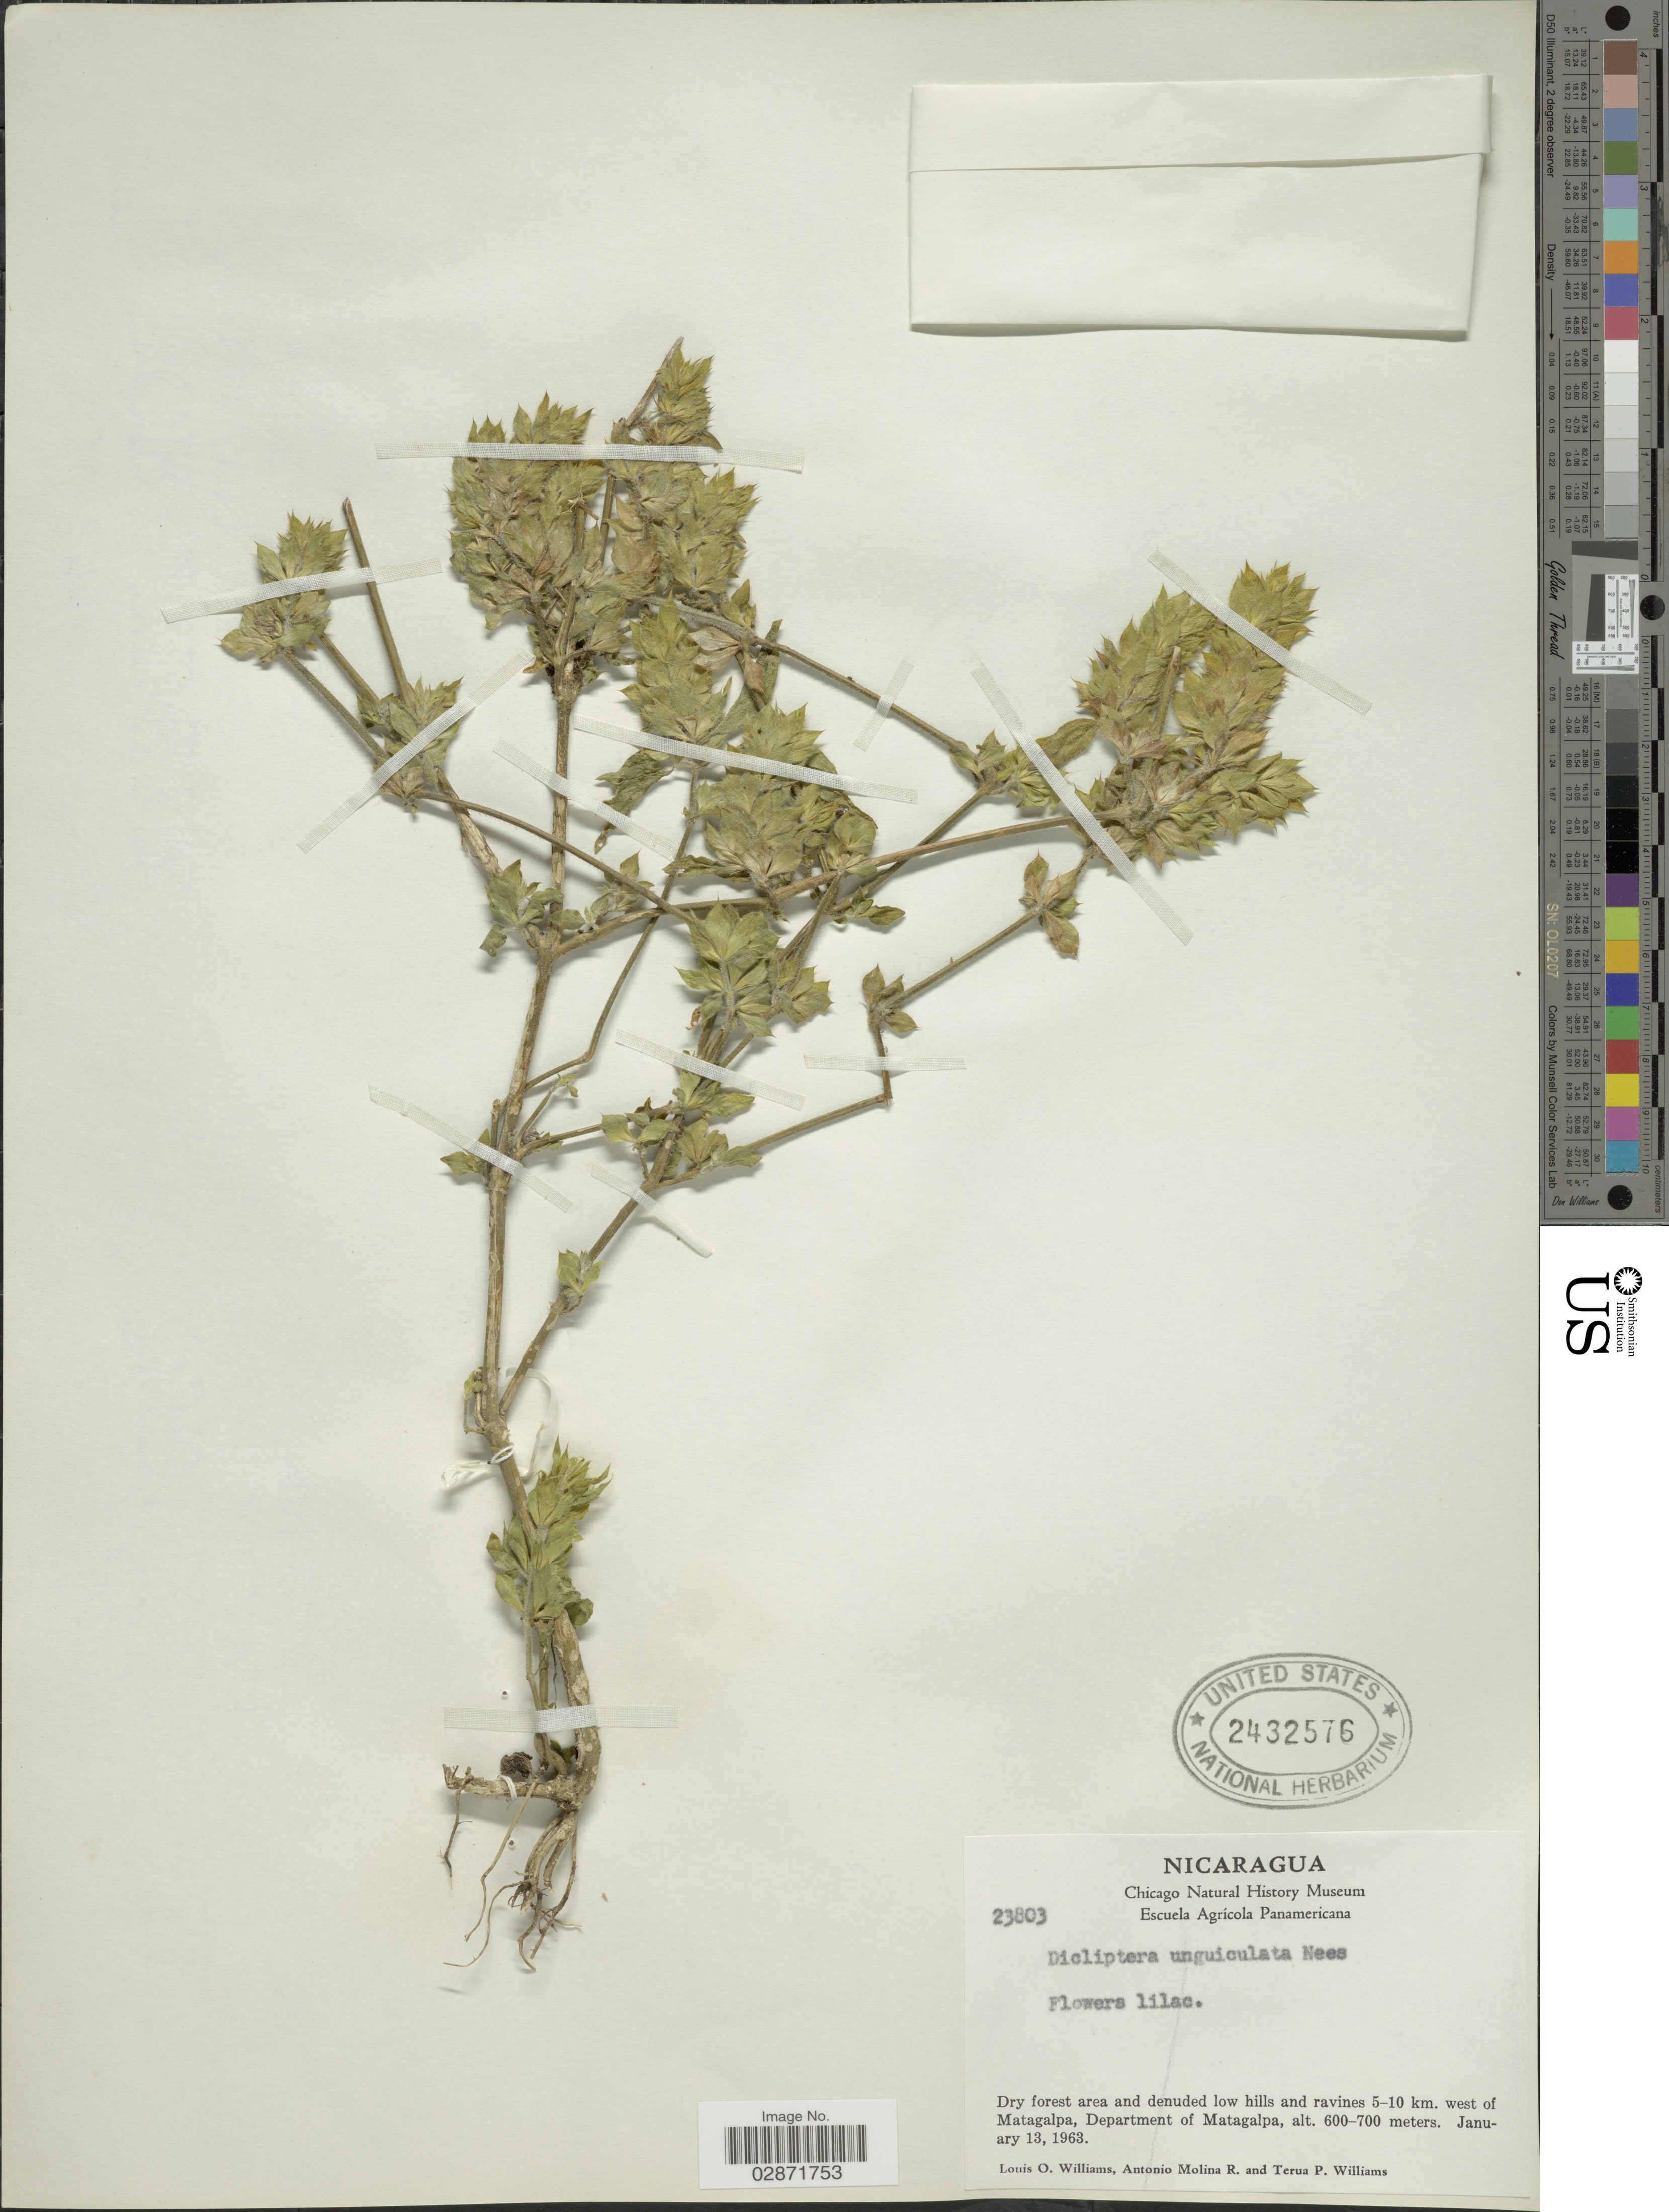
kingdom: Plantae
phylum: Tracheophyta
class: Magnoliopsida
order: Lamiales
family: Acanthaceae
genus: Dicliptera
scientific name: Dicliptera unguiculata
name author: Nees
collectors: L. O. Williams, A. Molina R. & T. Williams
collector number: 23803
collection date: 1963-01-13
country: Nicaragua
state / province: Matagalpa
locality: Dry forest area and denuded low hills and ravines 5-10 km. west of Matagalpa, Department of Matagalpa.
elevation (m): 600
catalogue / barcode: US 2432576